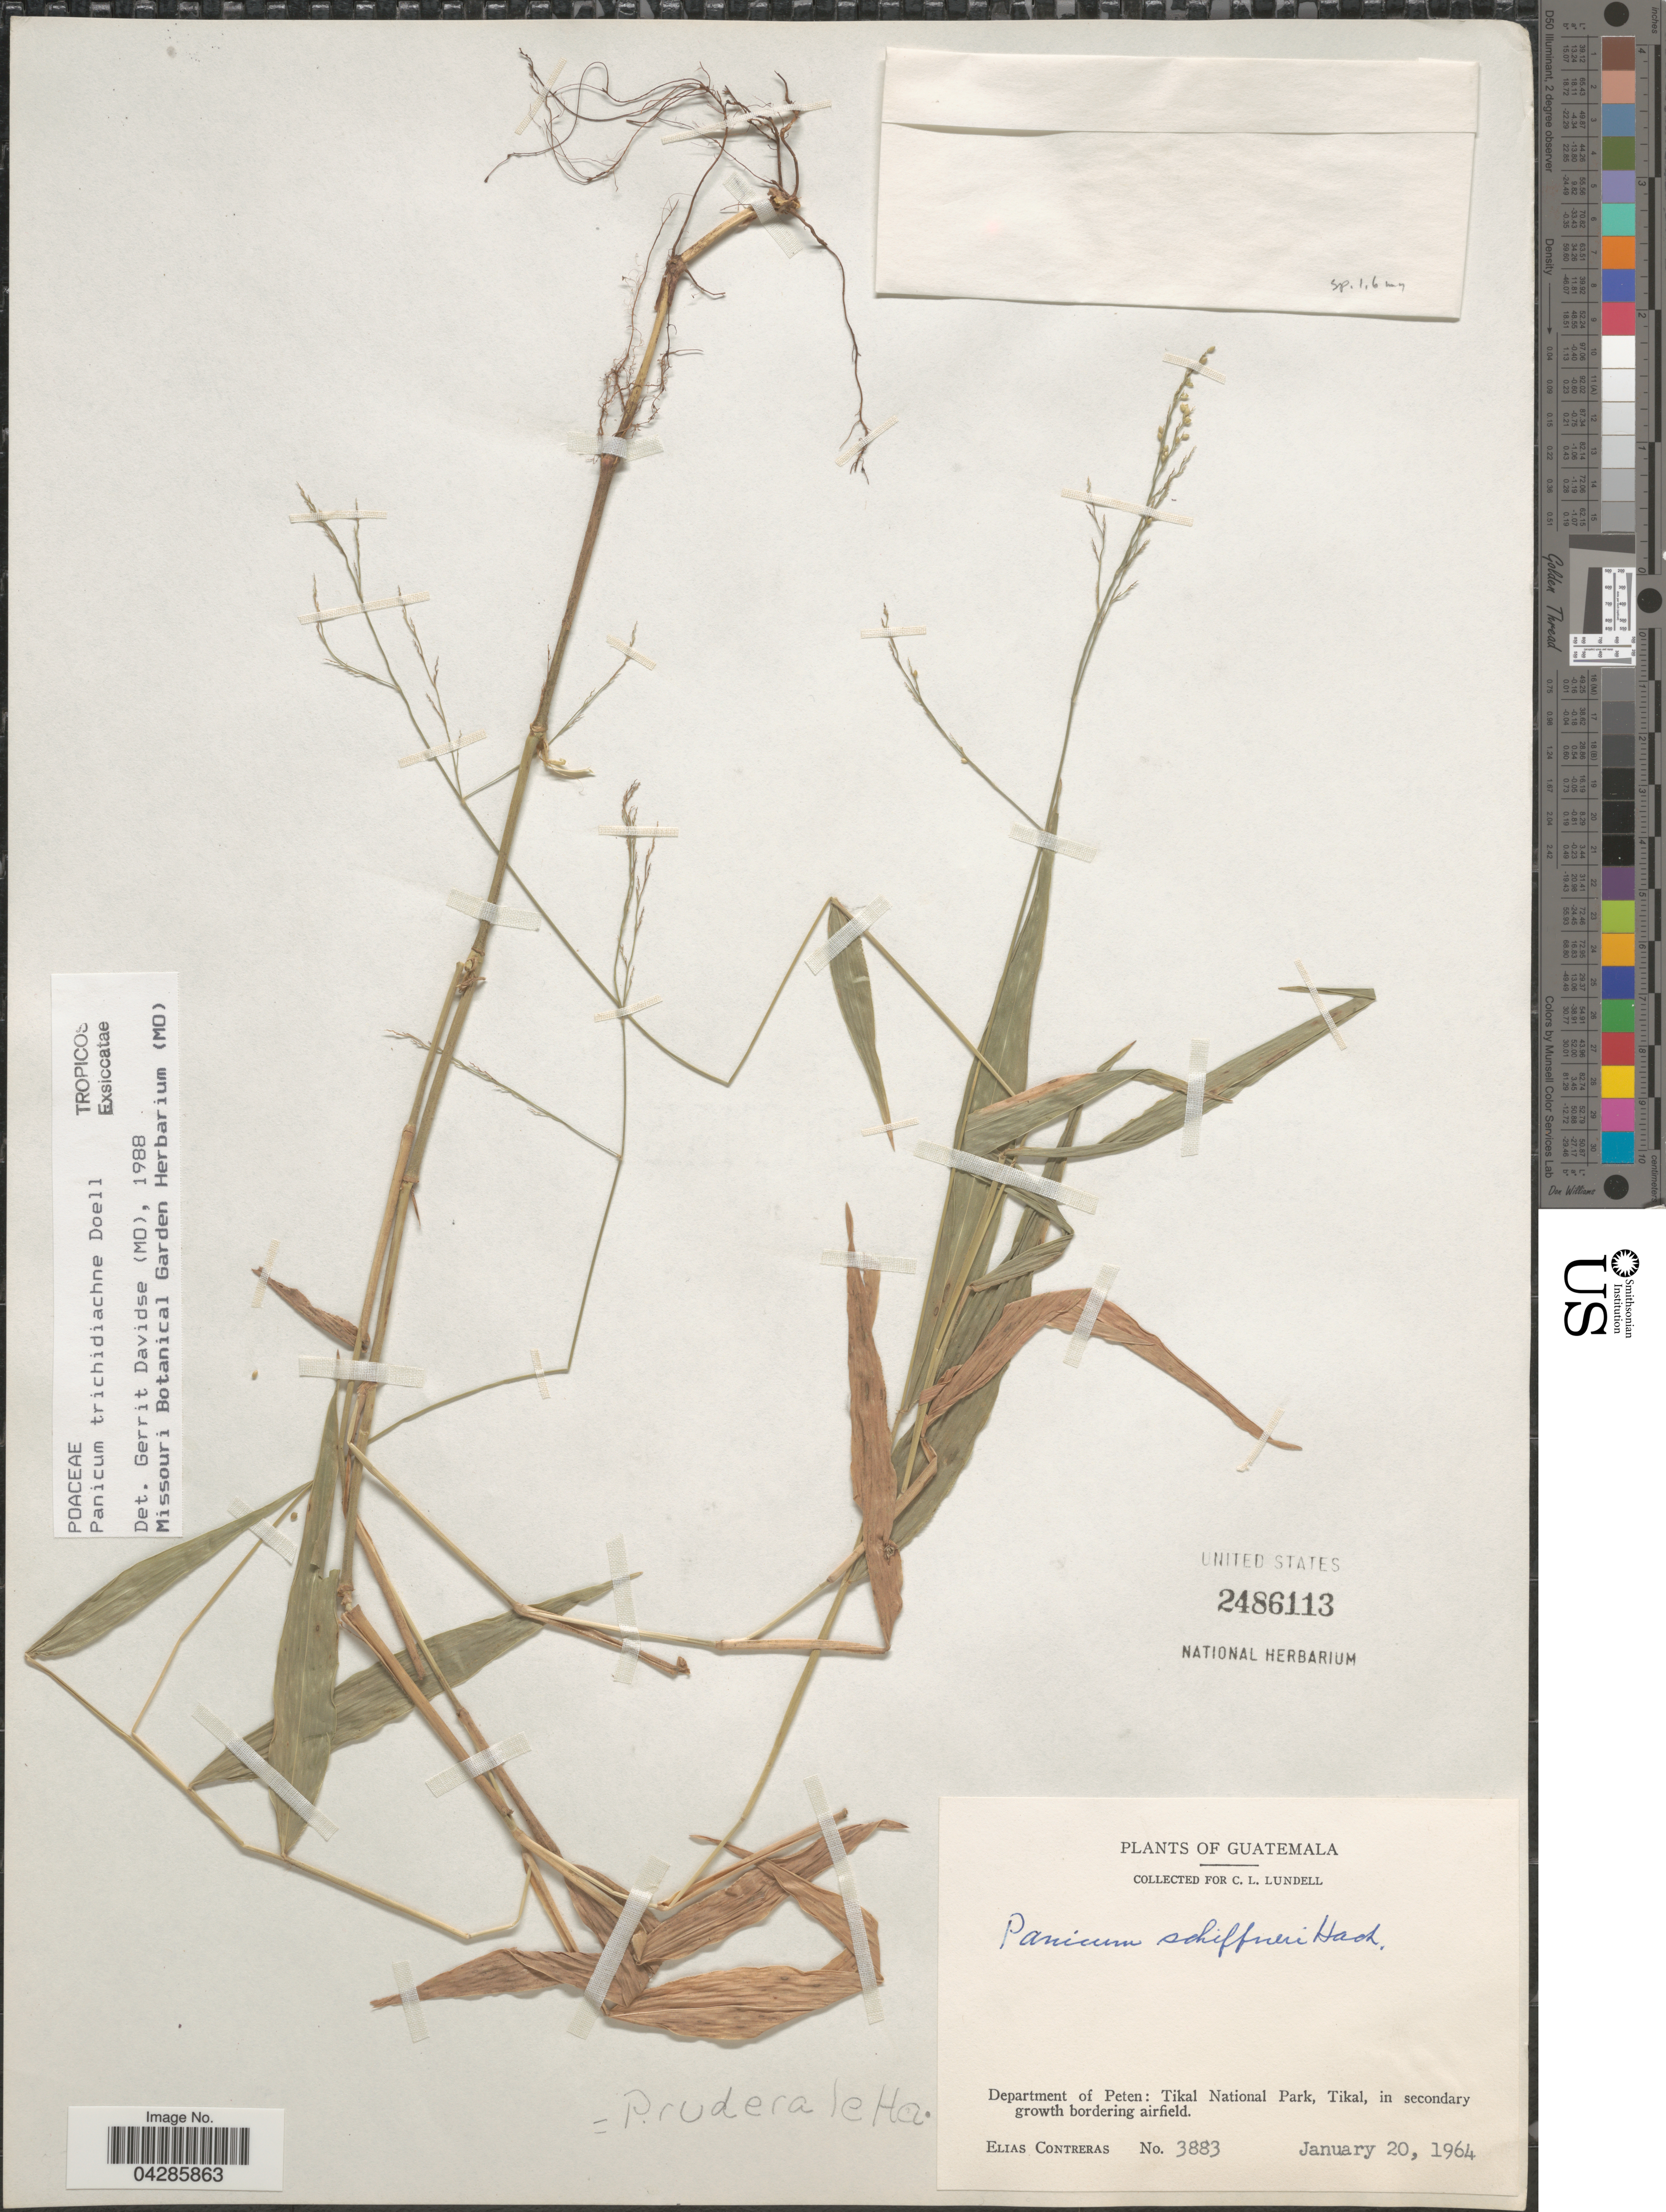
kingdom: Plantae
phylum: Tracheophyta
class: Liliopsida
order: Poales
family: Poaceae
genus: Morronea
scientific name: Morronea trichidiachnis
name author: (Döll) Zuloaga & Scataglini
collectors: E. Contreras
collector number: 3883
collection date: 1964-01-20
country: Guatemala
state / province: El Peten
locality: Department of Peten: Tikal National Park, Tikal, in secondary growth bordering airfield.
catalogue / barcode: US 2486113